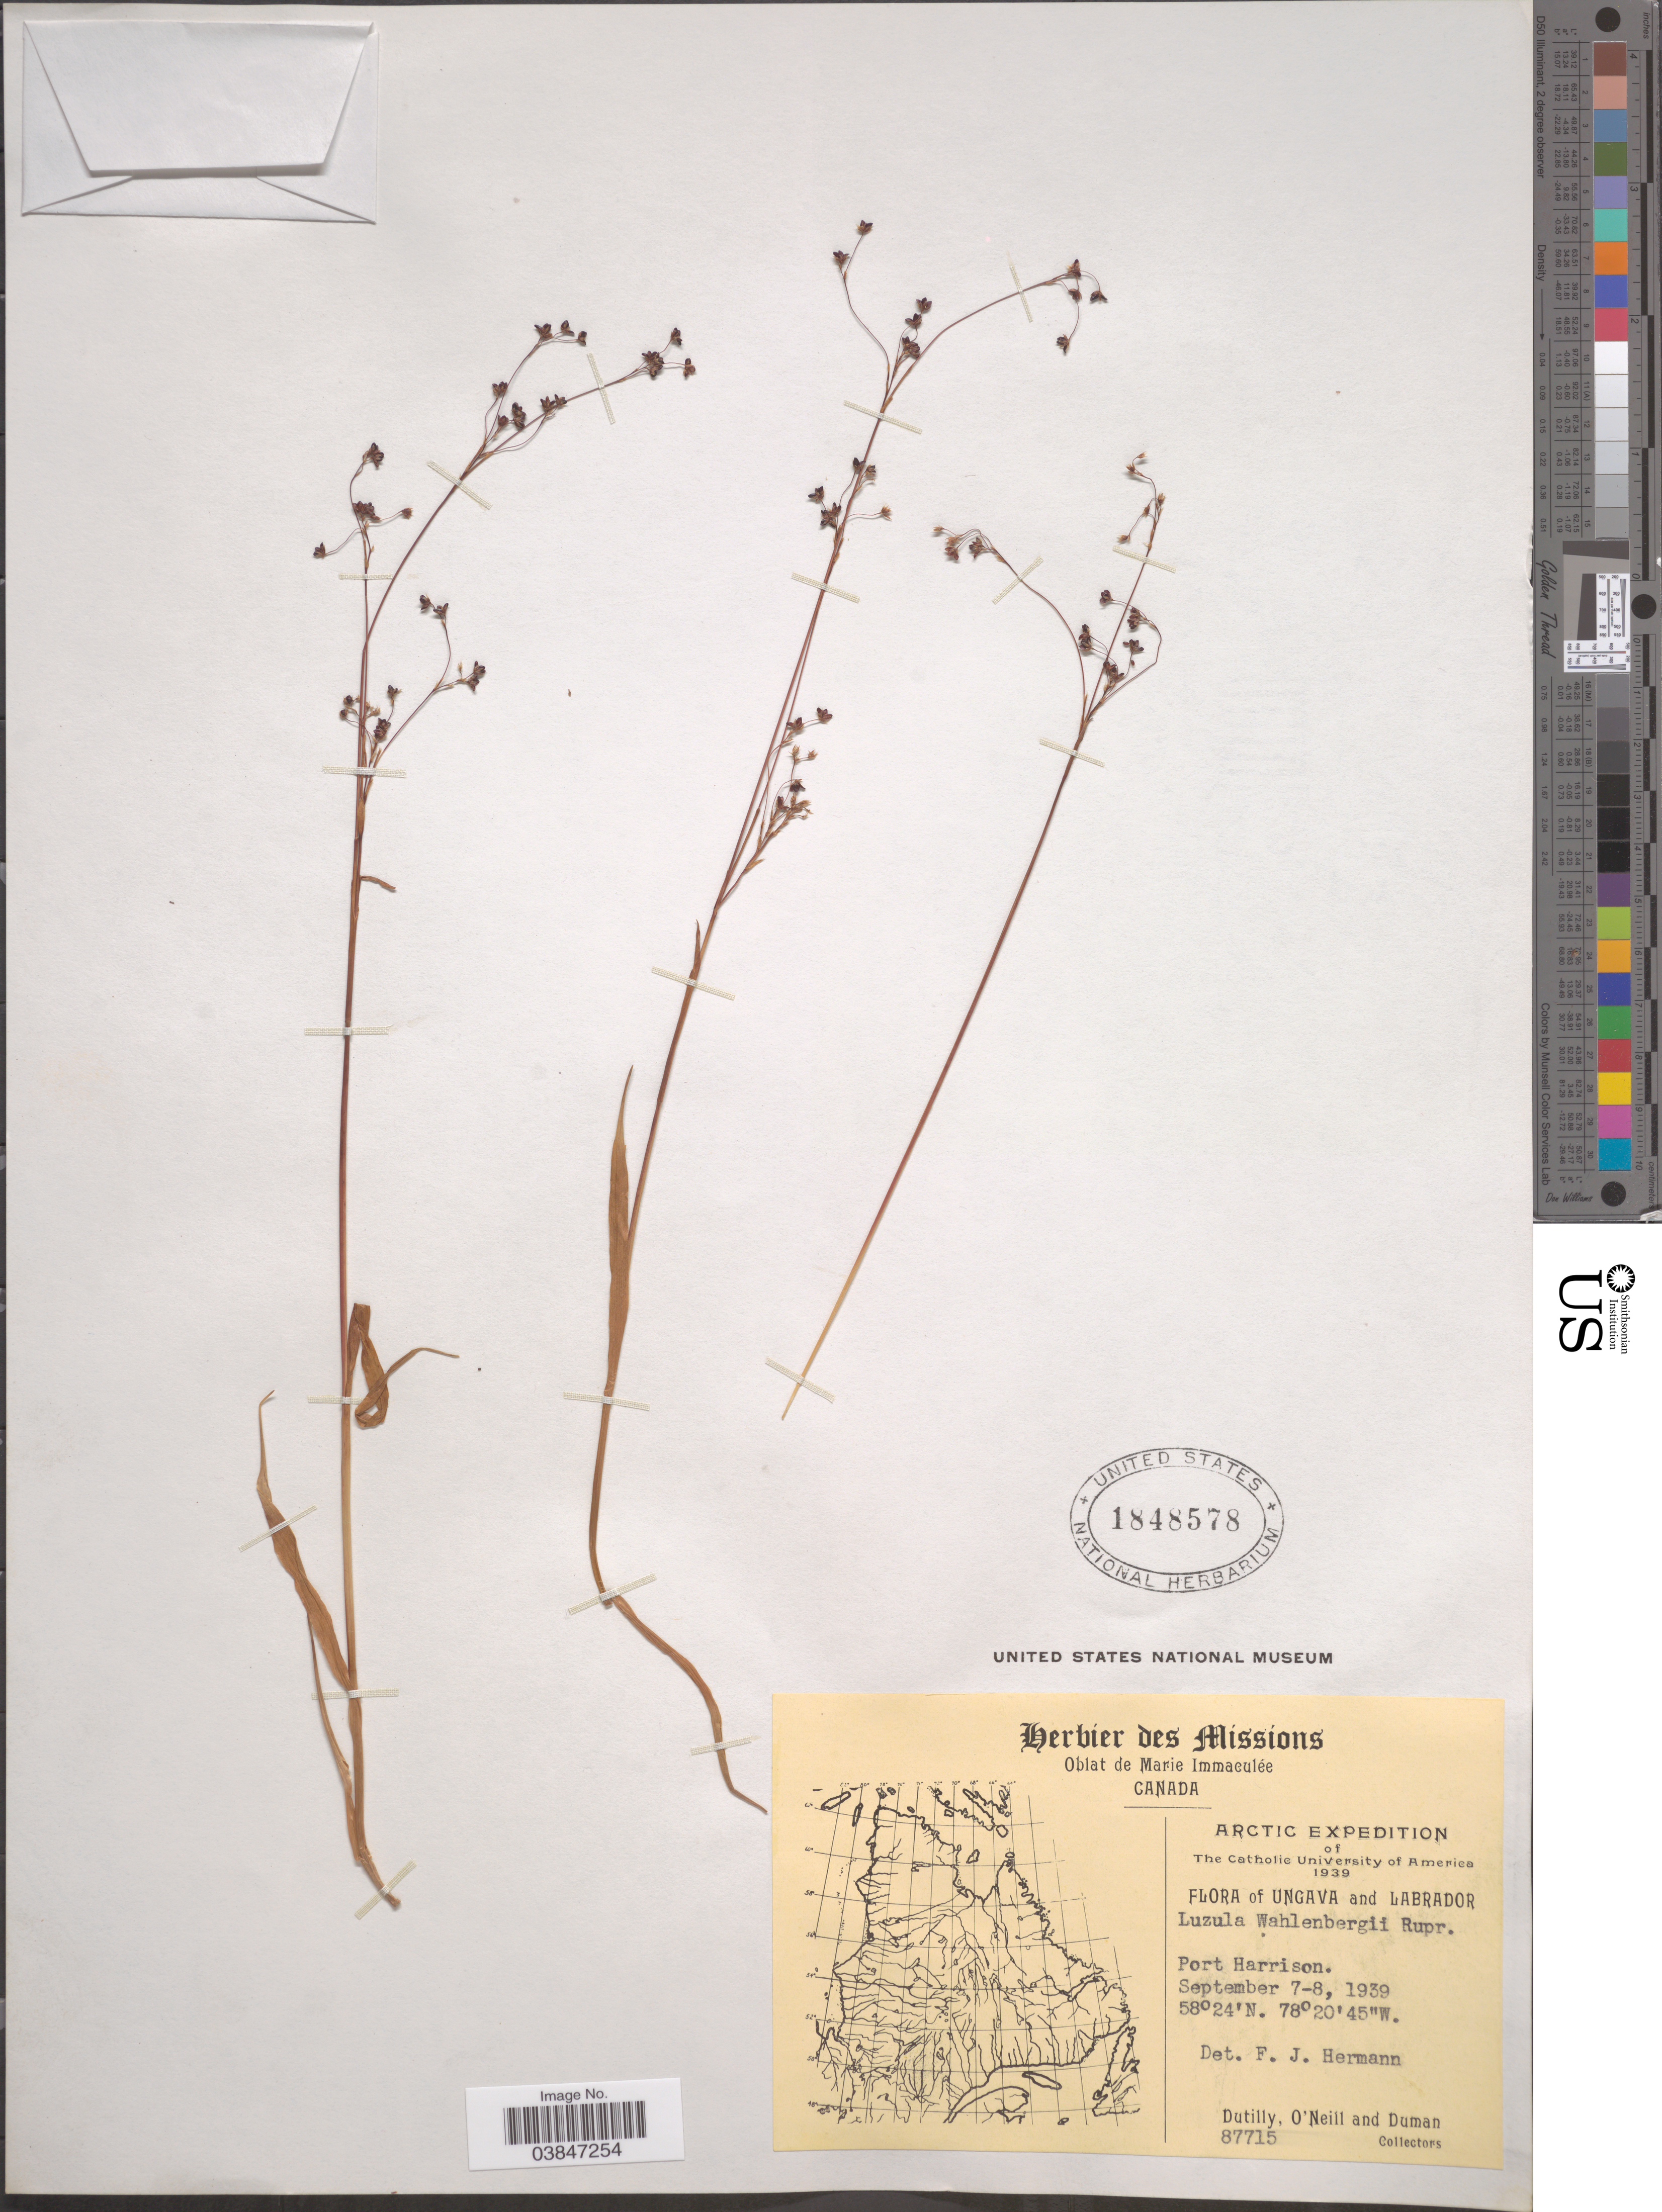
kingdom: Plantae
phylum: Tracheophyta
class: Liliopsida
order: Poales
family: Juncaceae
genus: Luzula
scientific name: Luzula wahlenbergii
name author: Rupr.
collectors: -. Dutilly, -. O'Neill & -. Duman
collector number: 87715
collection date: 1939-09-07/1939-09-08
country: Canada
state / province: Newfoundland and Labrador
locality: Arctic. Ungava and Labrador. Port Harrison.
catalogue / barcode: US 1848578